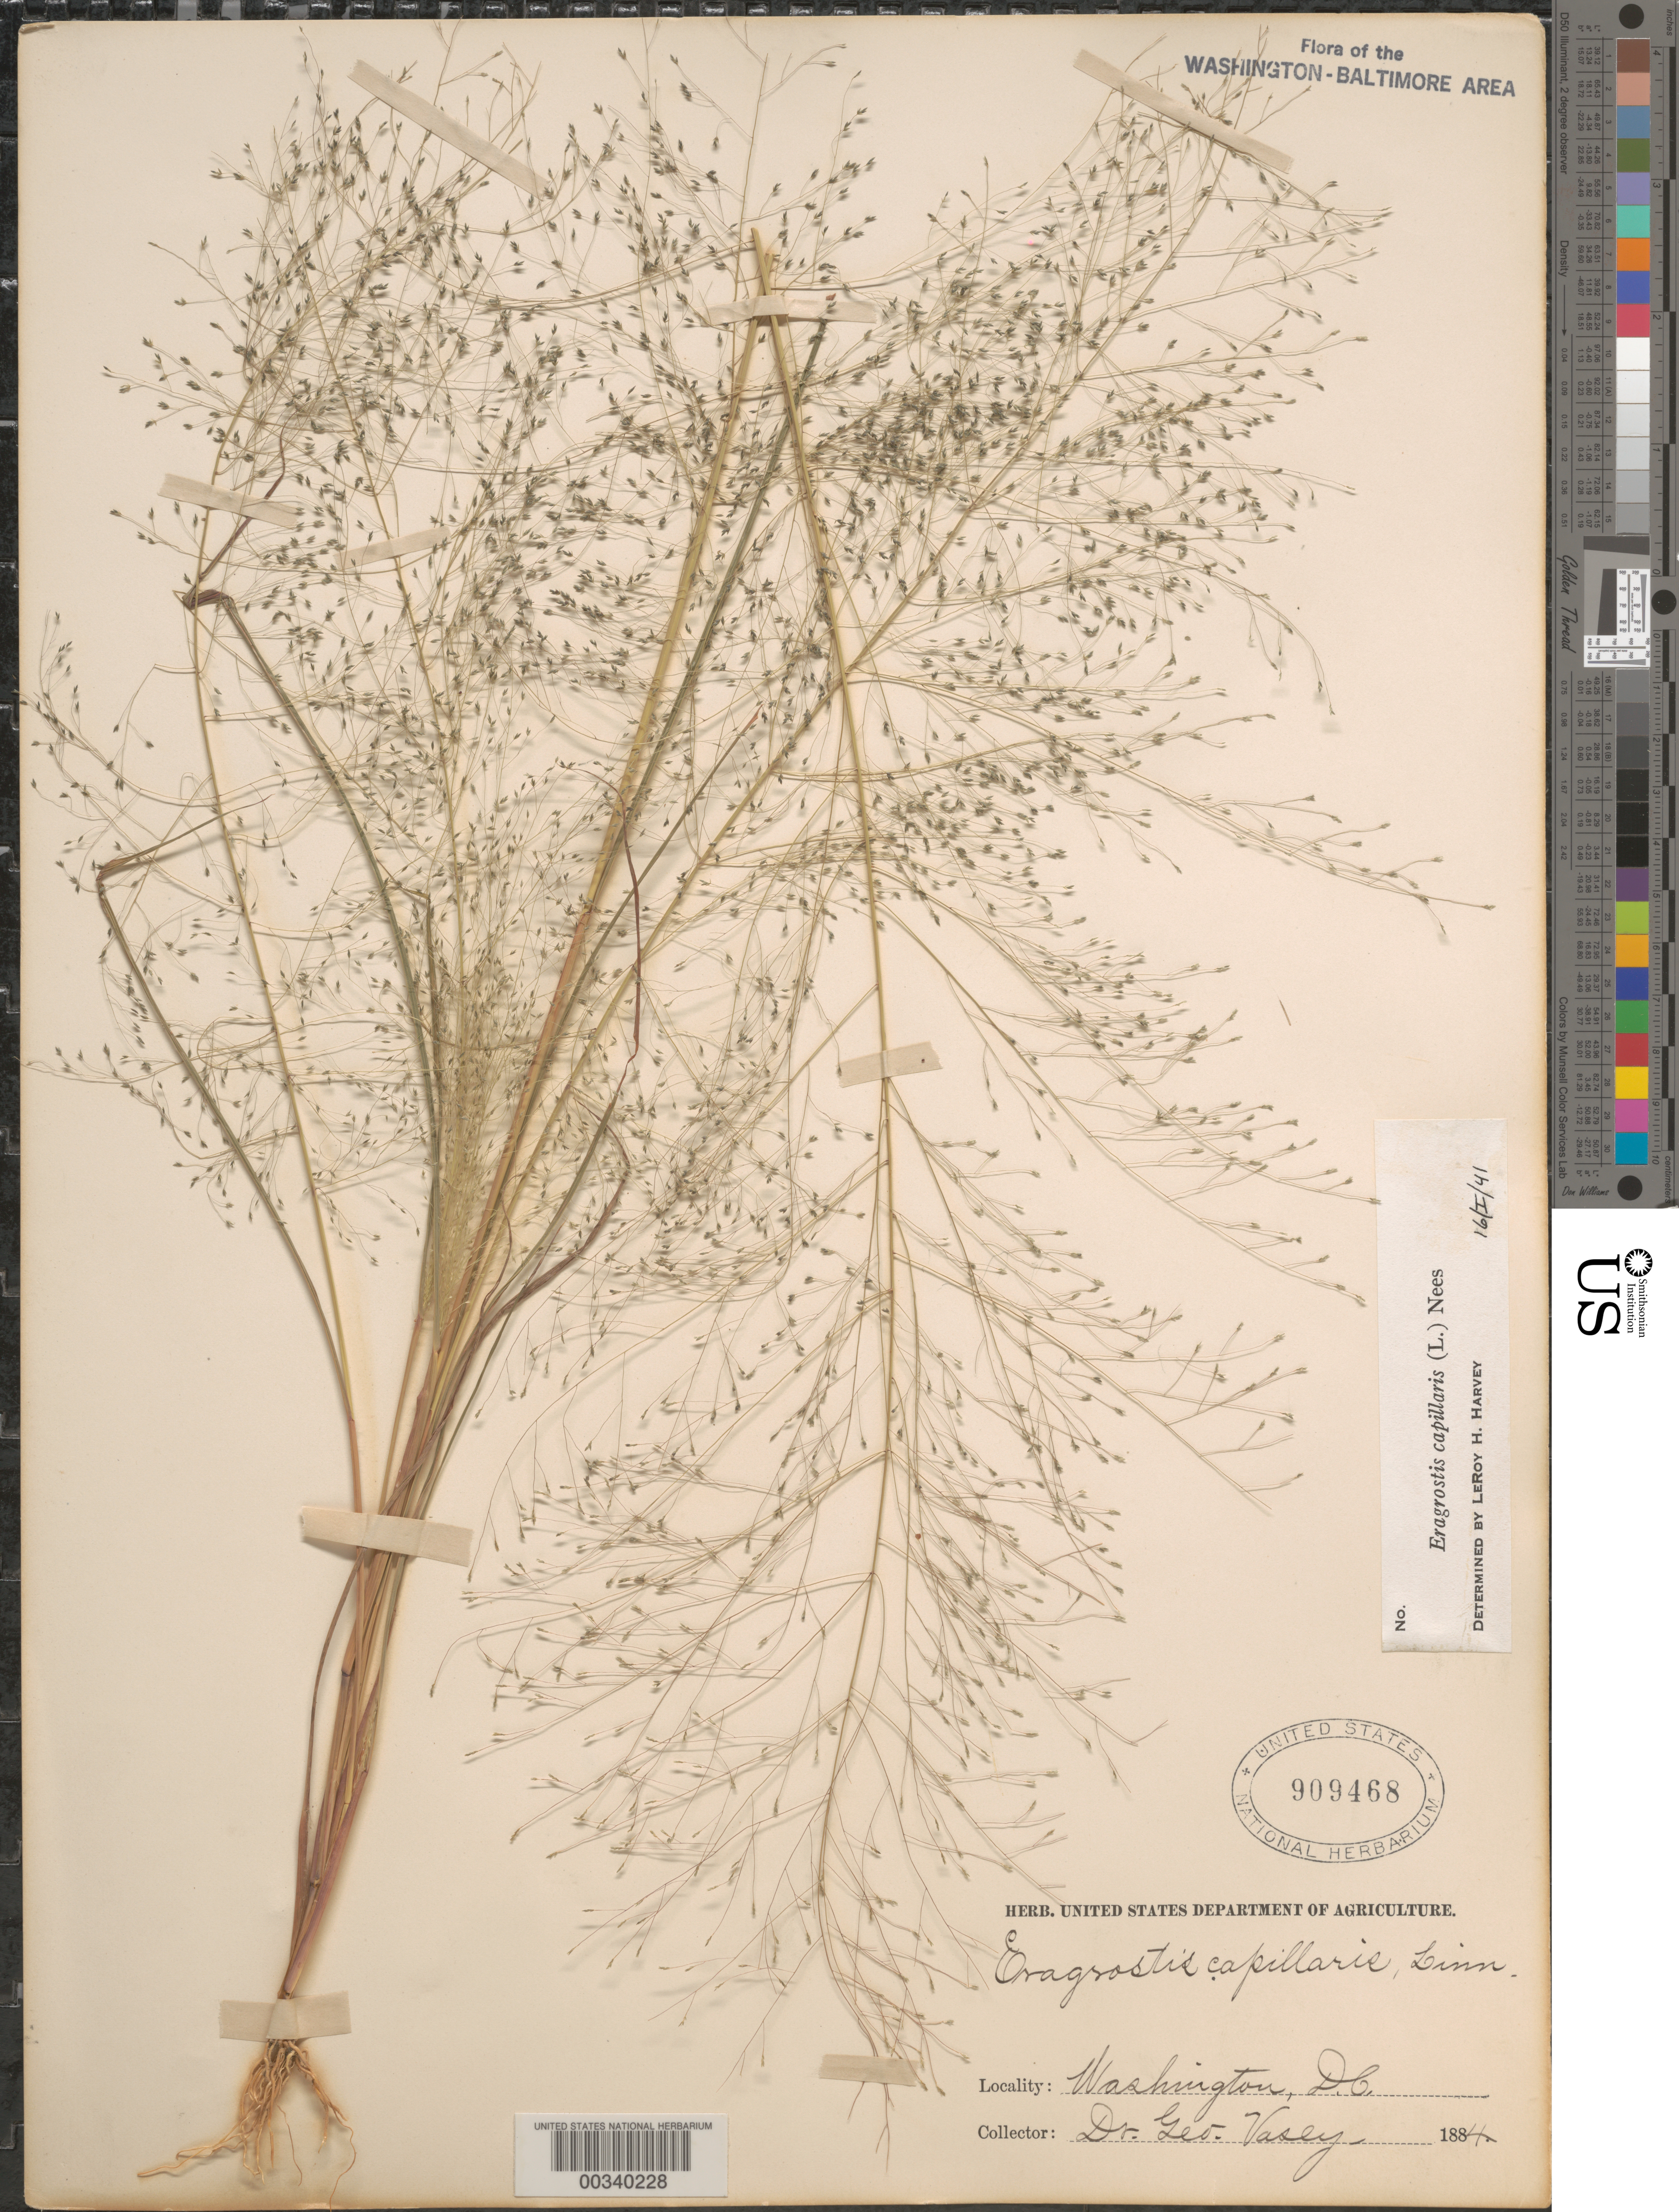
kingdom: Plantae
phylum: Tracheophyta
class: Liliopsida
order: Poales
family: Poaceae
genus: Eragrostis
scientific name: Eragrostis capillaris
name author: (L.) Nees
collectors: G. Vasey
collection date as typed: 1884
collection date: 1884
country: United States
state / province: District of Columbia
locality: Washington DC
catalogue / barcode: US 909468